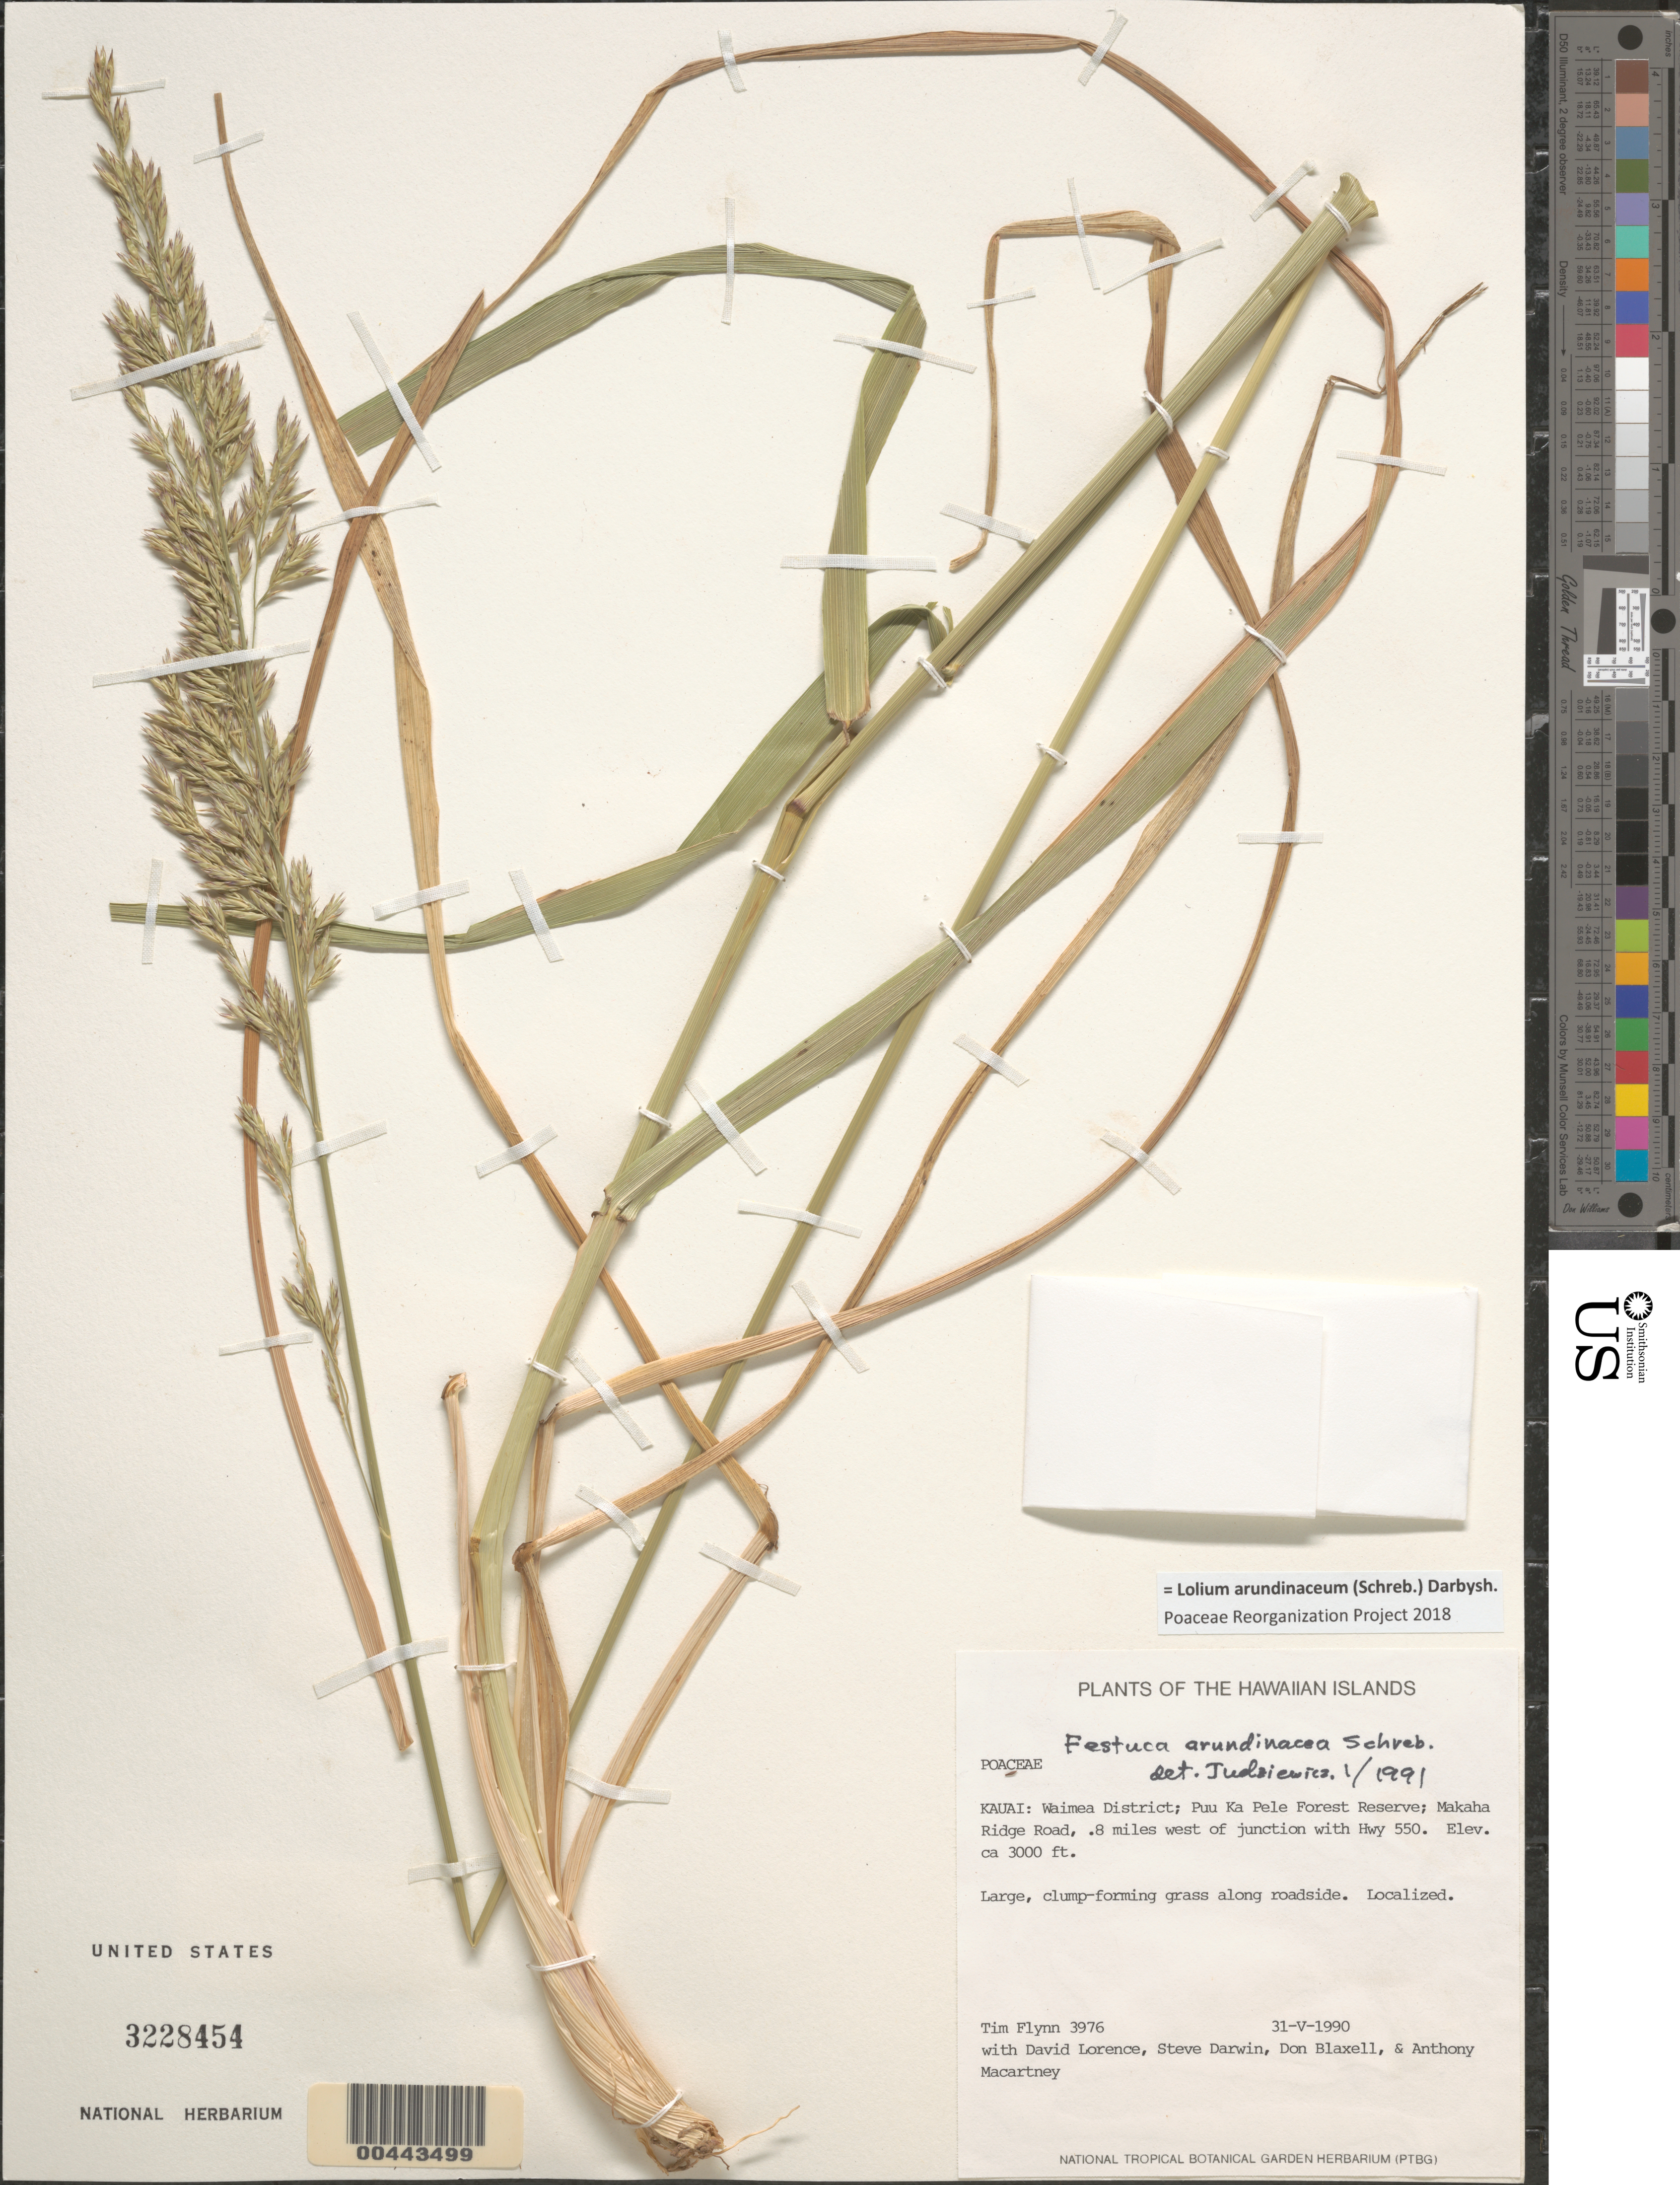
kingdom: Plantae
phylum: Tracheophyta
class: Liliopsida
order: Poales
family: Poaceae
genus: Lolium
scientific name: Lolium arundinaceum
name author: (Schreb.) Darbysh.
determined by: Poaceae Reorganization Project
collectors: T. W. Flynn, D. Lorence, S. Darwin & D. Blaxell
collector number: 3976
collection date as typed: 31 May 1990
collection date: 1990-05-31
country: United States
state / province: Hawaii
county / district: Kauai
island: Kaua'i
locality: Waimea Dist., Puu Ka Pele For Res, Makaha Ridge Road, 0.8 miles W of junction with Hwy 550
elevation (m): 914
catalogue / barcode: US 3228454